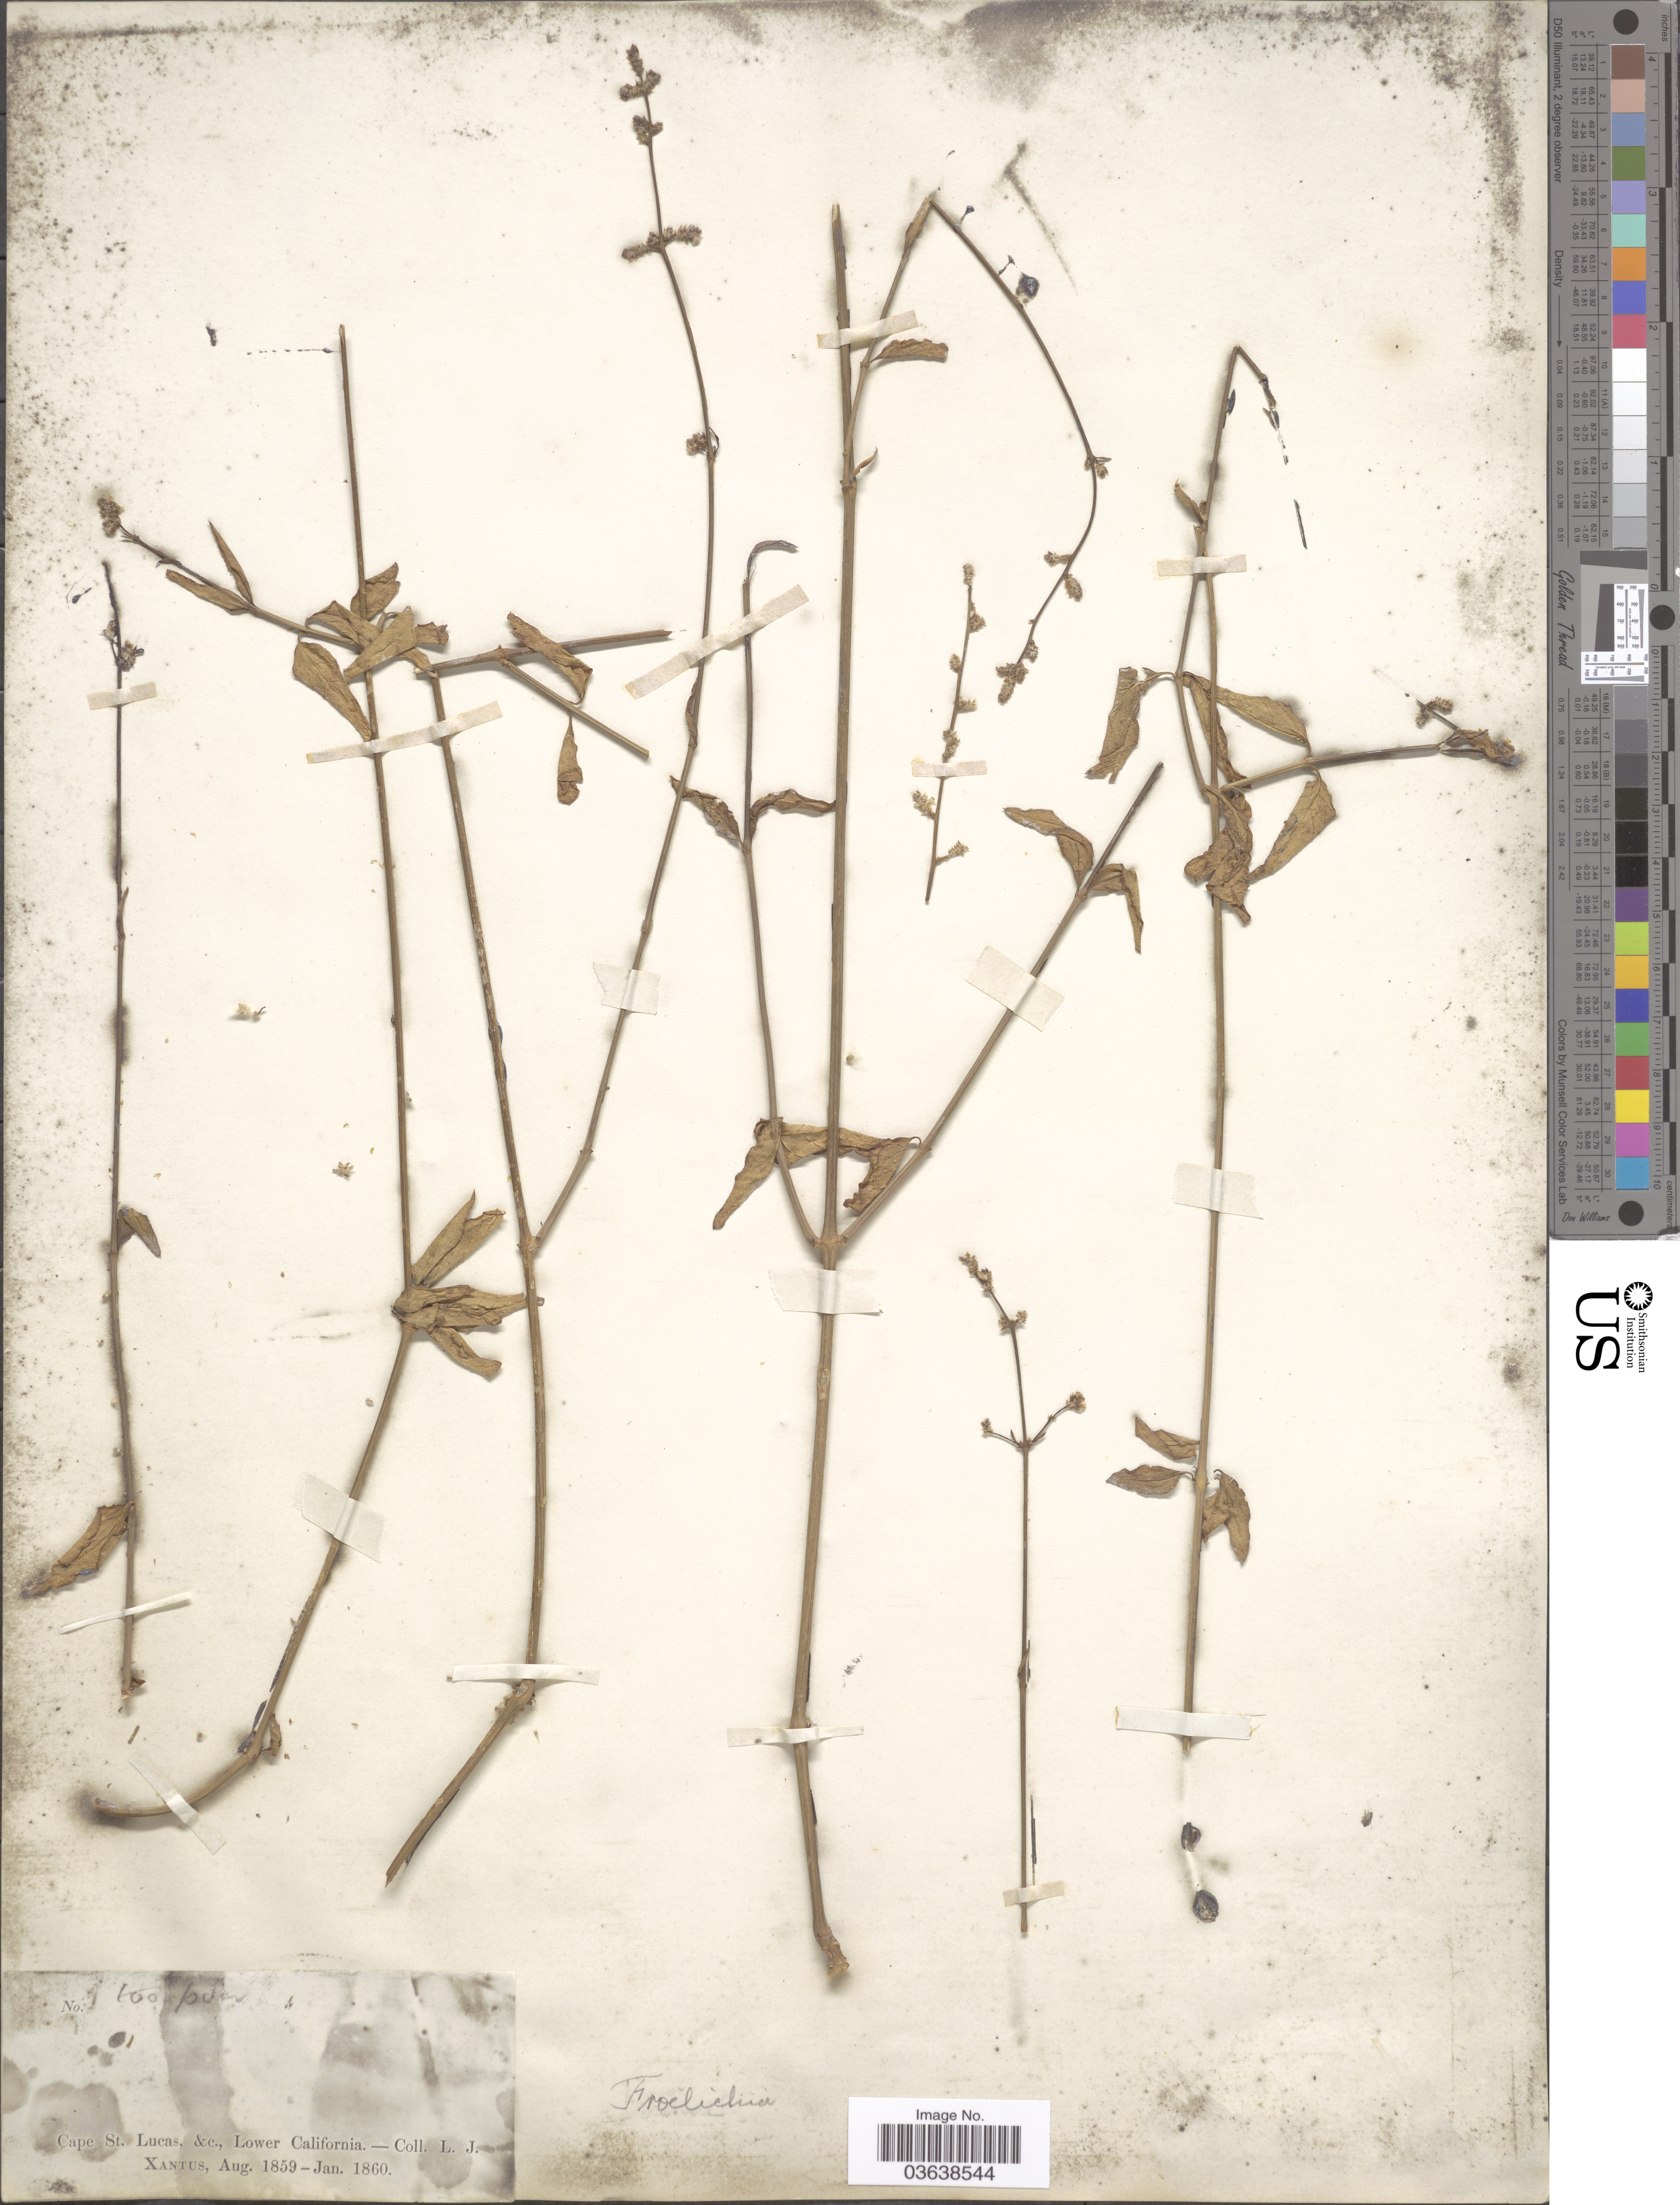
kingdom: Plantae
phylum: Tracheophyta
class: Magnoliopsida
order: Caryophyllales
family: Amaranthaceae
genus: Iresine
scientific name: Iresine angustifolia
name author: Euphrasén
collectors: L. J. Xantus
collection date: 1859-08/1860-01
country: Mexico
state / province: Baja California Sur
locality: Cape St. Lucas, & c., Lower California.